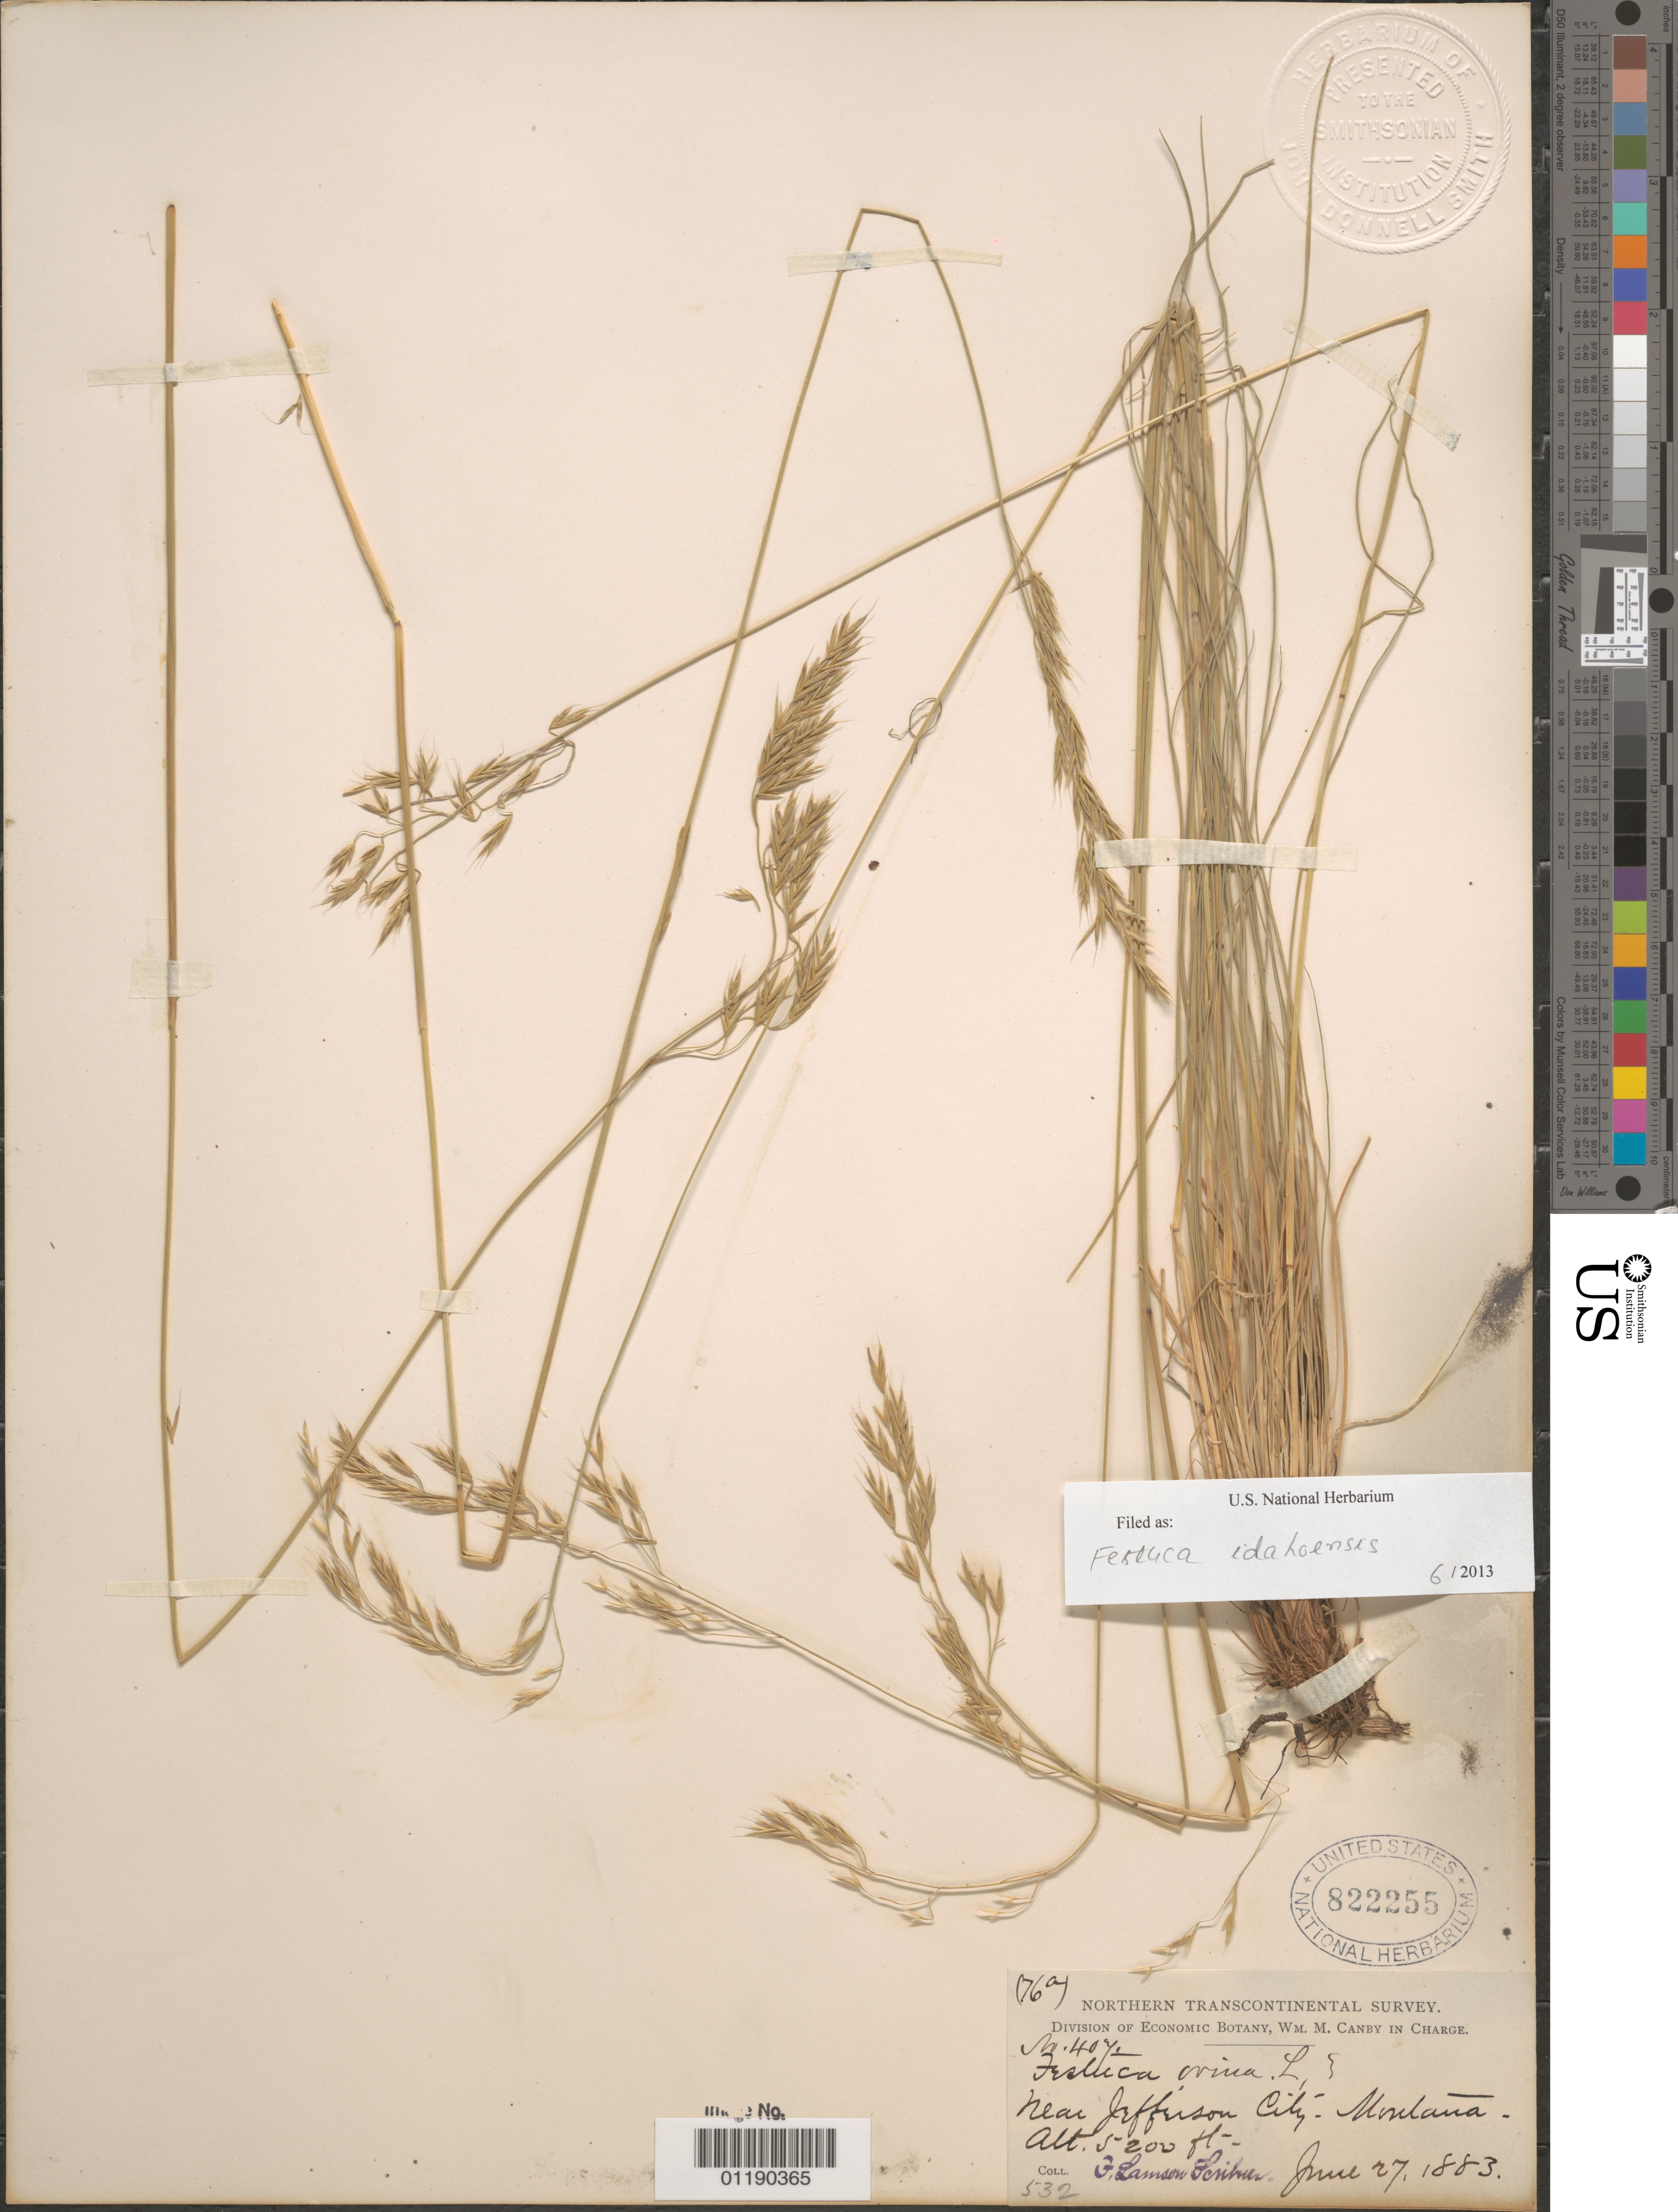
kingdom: Plantae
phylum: Tracheophyta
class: Liliopsida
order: Poales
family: Poaceae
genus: Festuca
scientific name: Festuca idahoensis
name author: Elmer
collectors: F. L. Scribner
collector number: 407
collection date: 1883-06-27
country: United States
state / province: Montana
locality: near Jefferson City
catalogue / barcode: US 822255